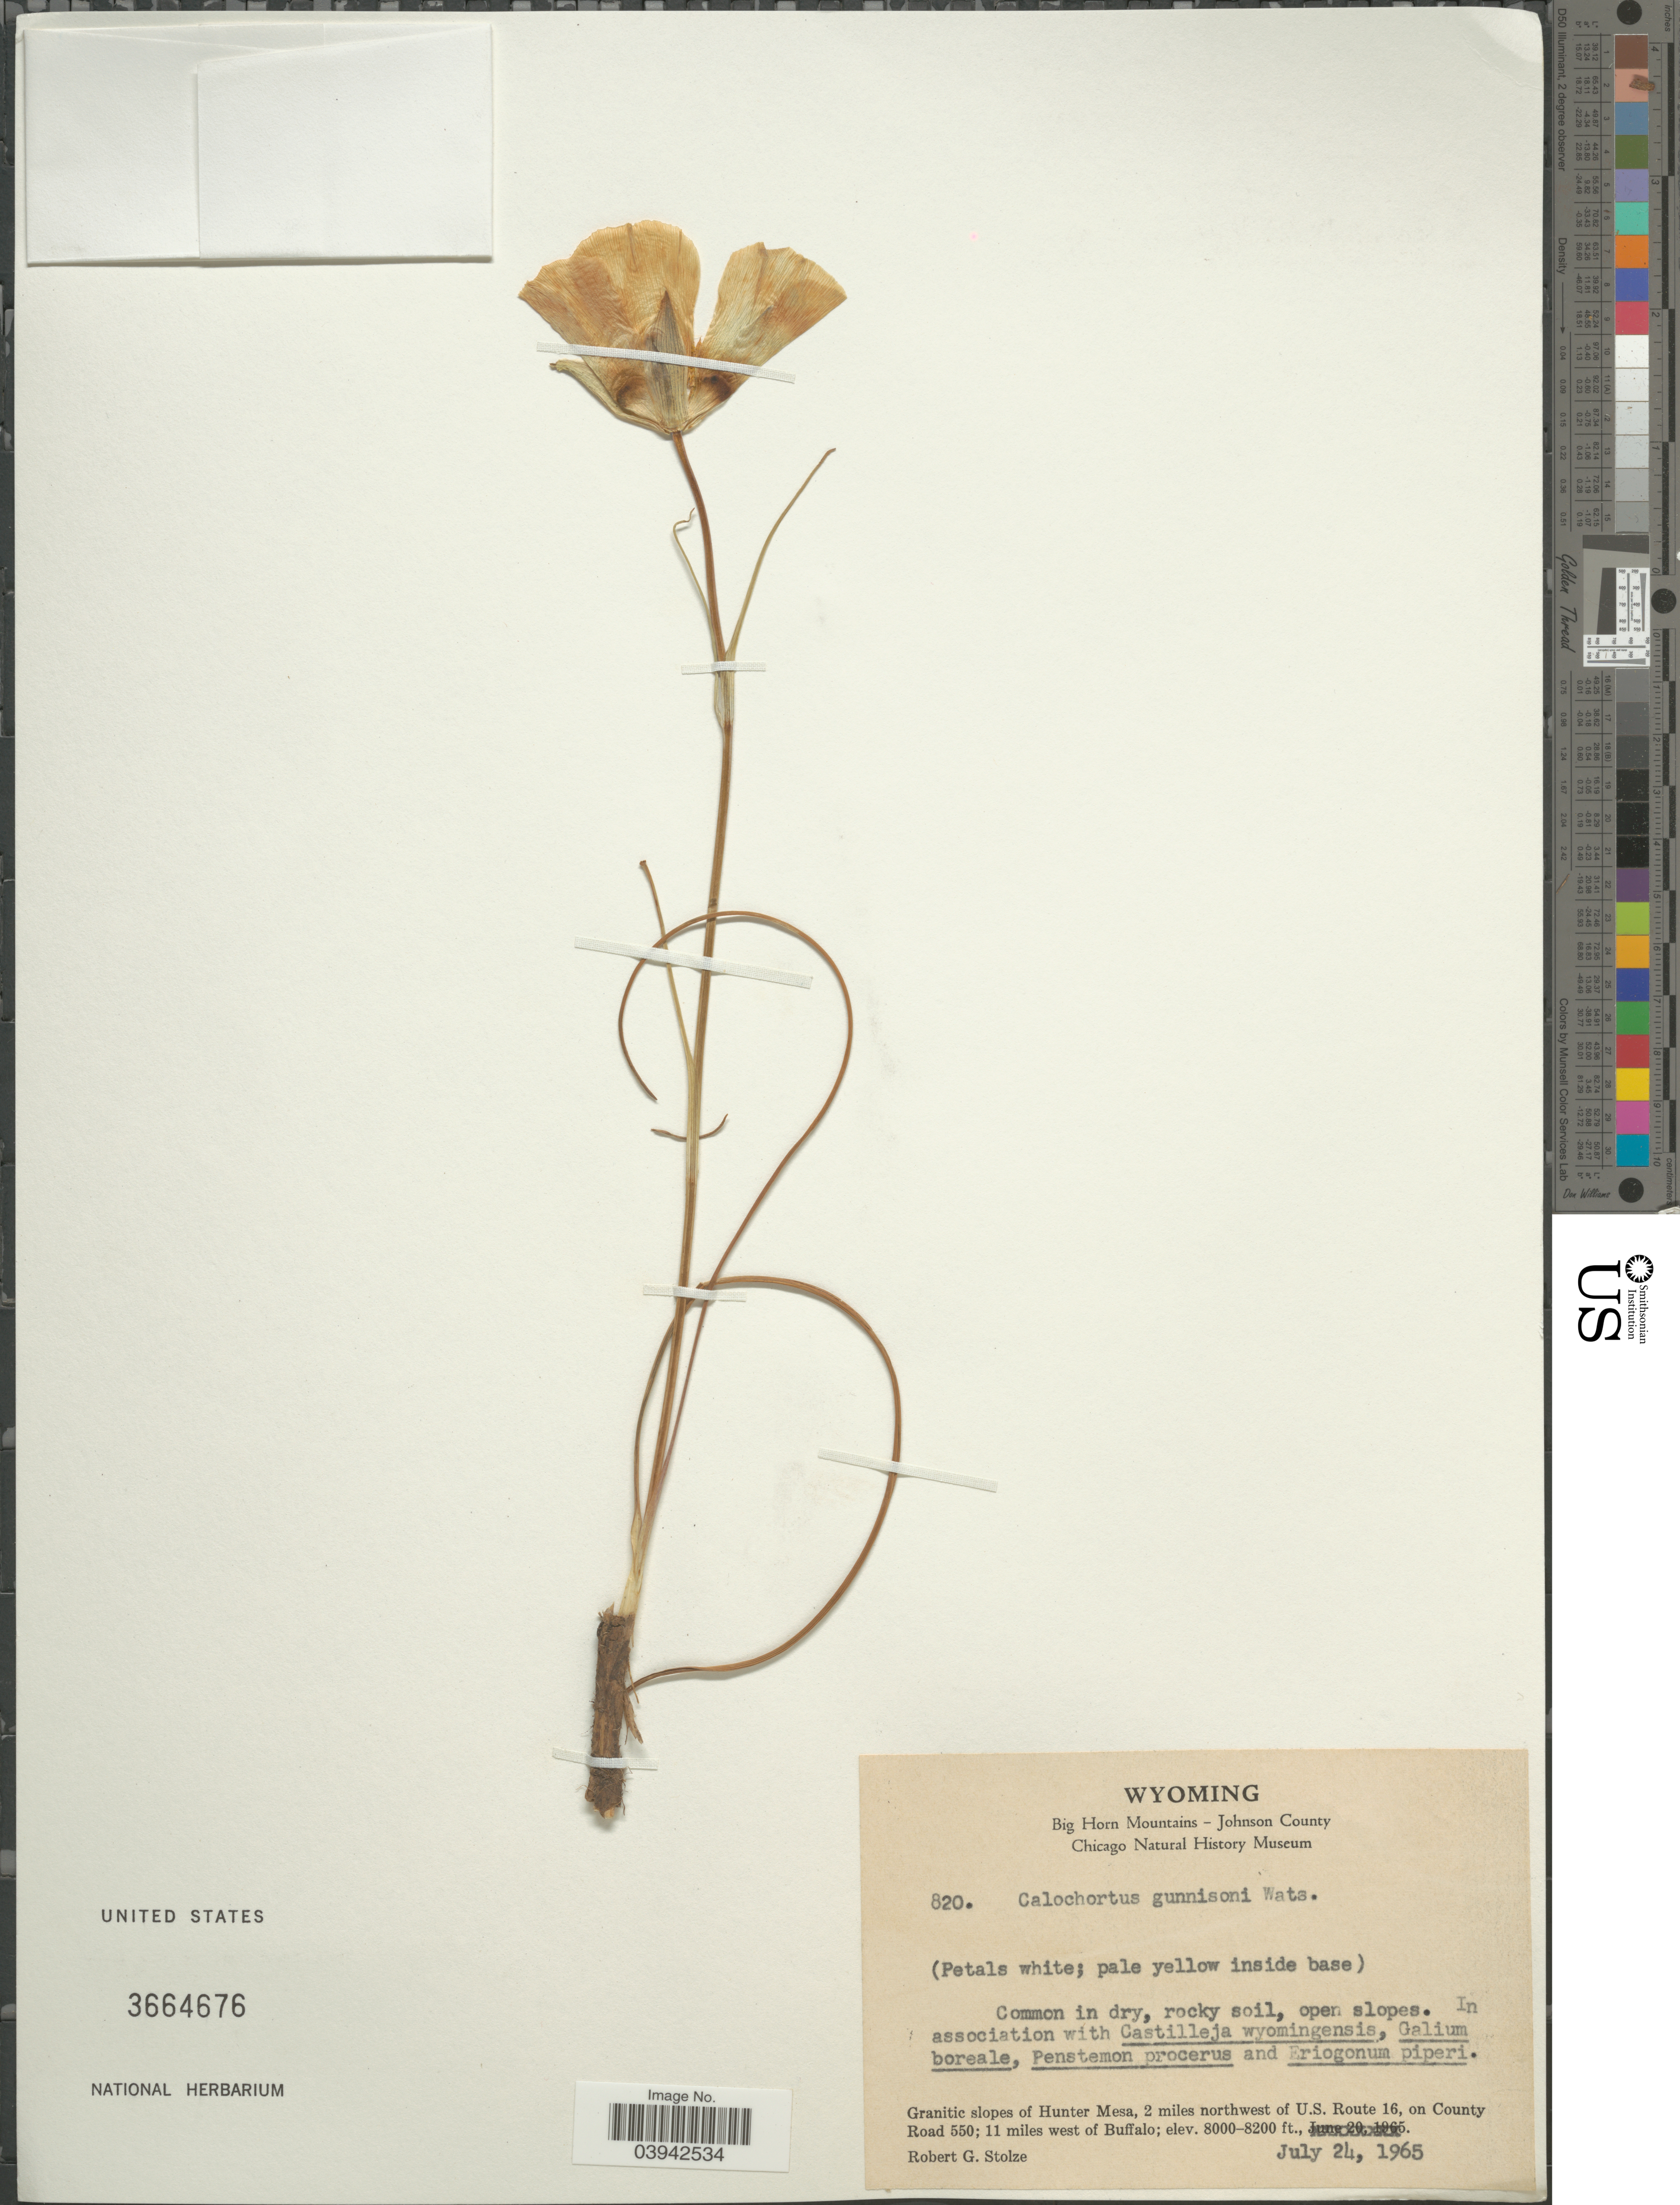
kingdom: Plantae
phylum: Tracheophyta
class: Liliopsida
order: Liliales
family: Liliaceae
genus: Calochortus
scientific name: Calochortus gunnisonii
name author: S. Watson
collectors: R. G. Stolze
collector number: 820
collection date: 1965-07-24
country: United States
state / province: Wyoming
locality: Big Horn Mountains- Johnson County. Granitic slopes of Hunter Mesa, 2 miles northwest of U.S. Route 16, on County Road 550; 11 miles west of Buffalo.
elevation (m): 2438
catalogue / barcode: US 3664676